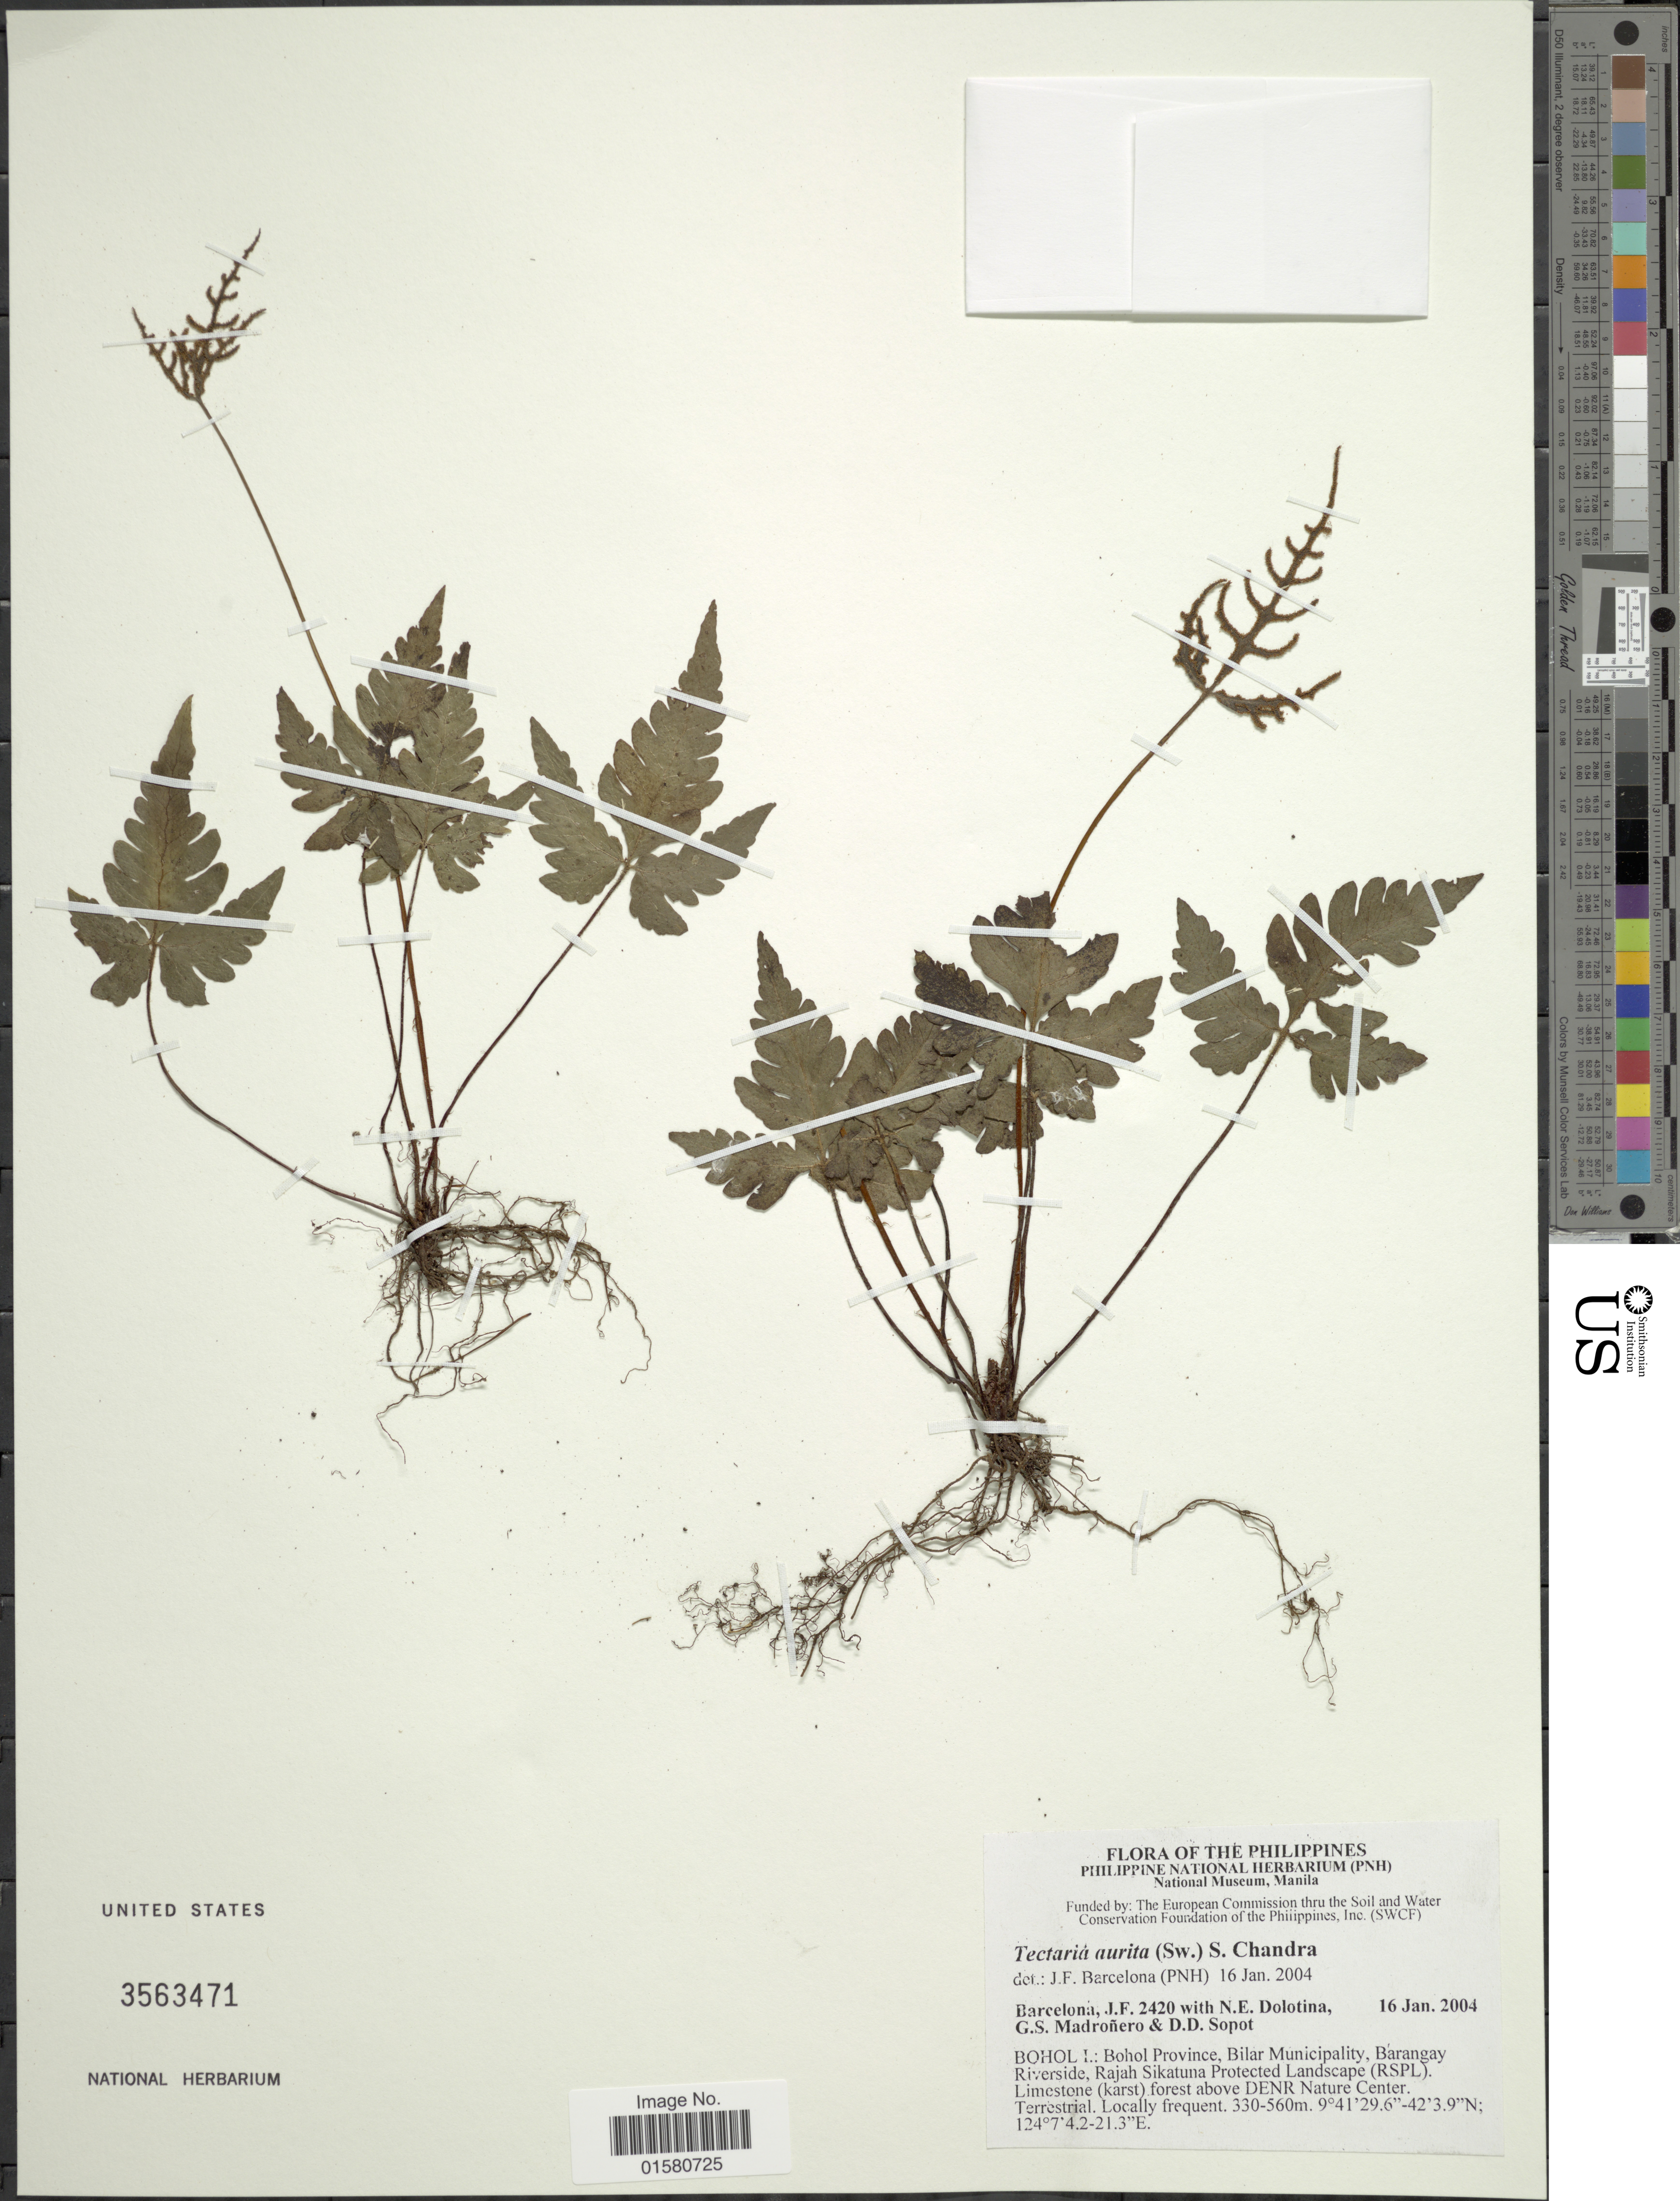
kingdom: Plantae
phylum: Tracheophyta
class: Polypodiopsida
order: Polypodiales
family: Tectariaceae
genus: Tectaria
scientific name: Tectaria aurita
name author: (Sw.) Chandra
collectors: J. F. Barcelona, N. Dolotina, D. Sopot & D. Sopot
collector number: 2420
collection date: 2004-01-16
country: Philippines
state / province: Central Visayas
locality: Bohol I;.; Bojhol Province, Bilar Municipality, Barangay Riverside, Rajah Sikatuna Protected Landscape (RSPL)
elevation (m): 330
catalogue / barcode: US 3563471